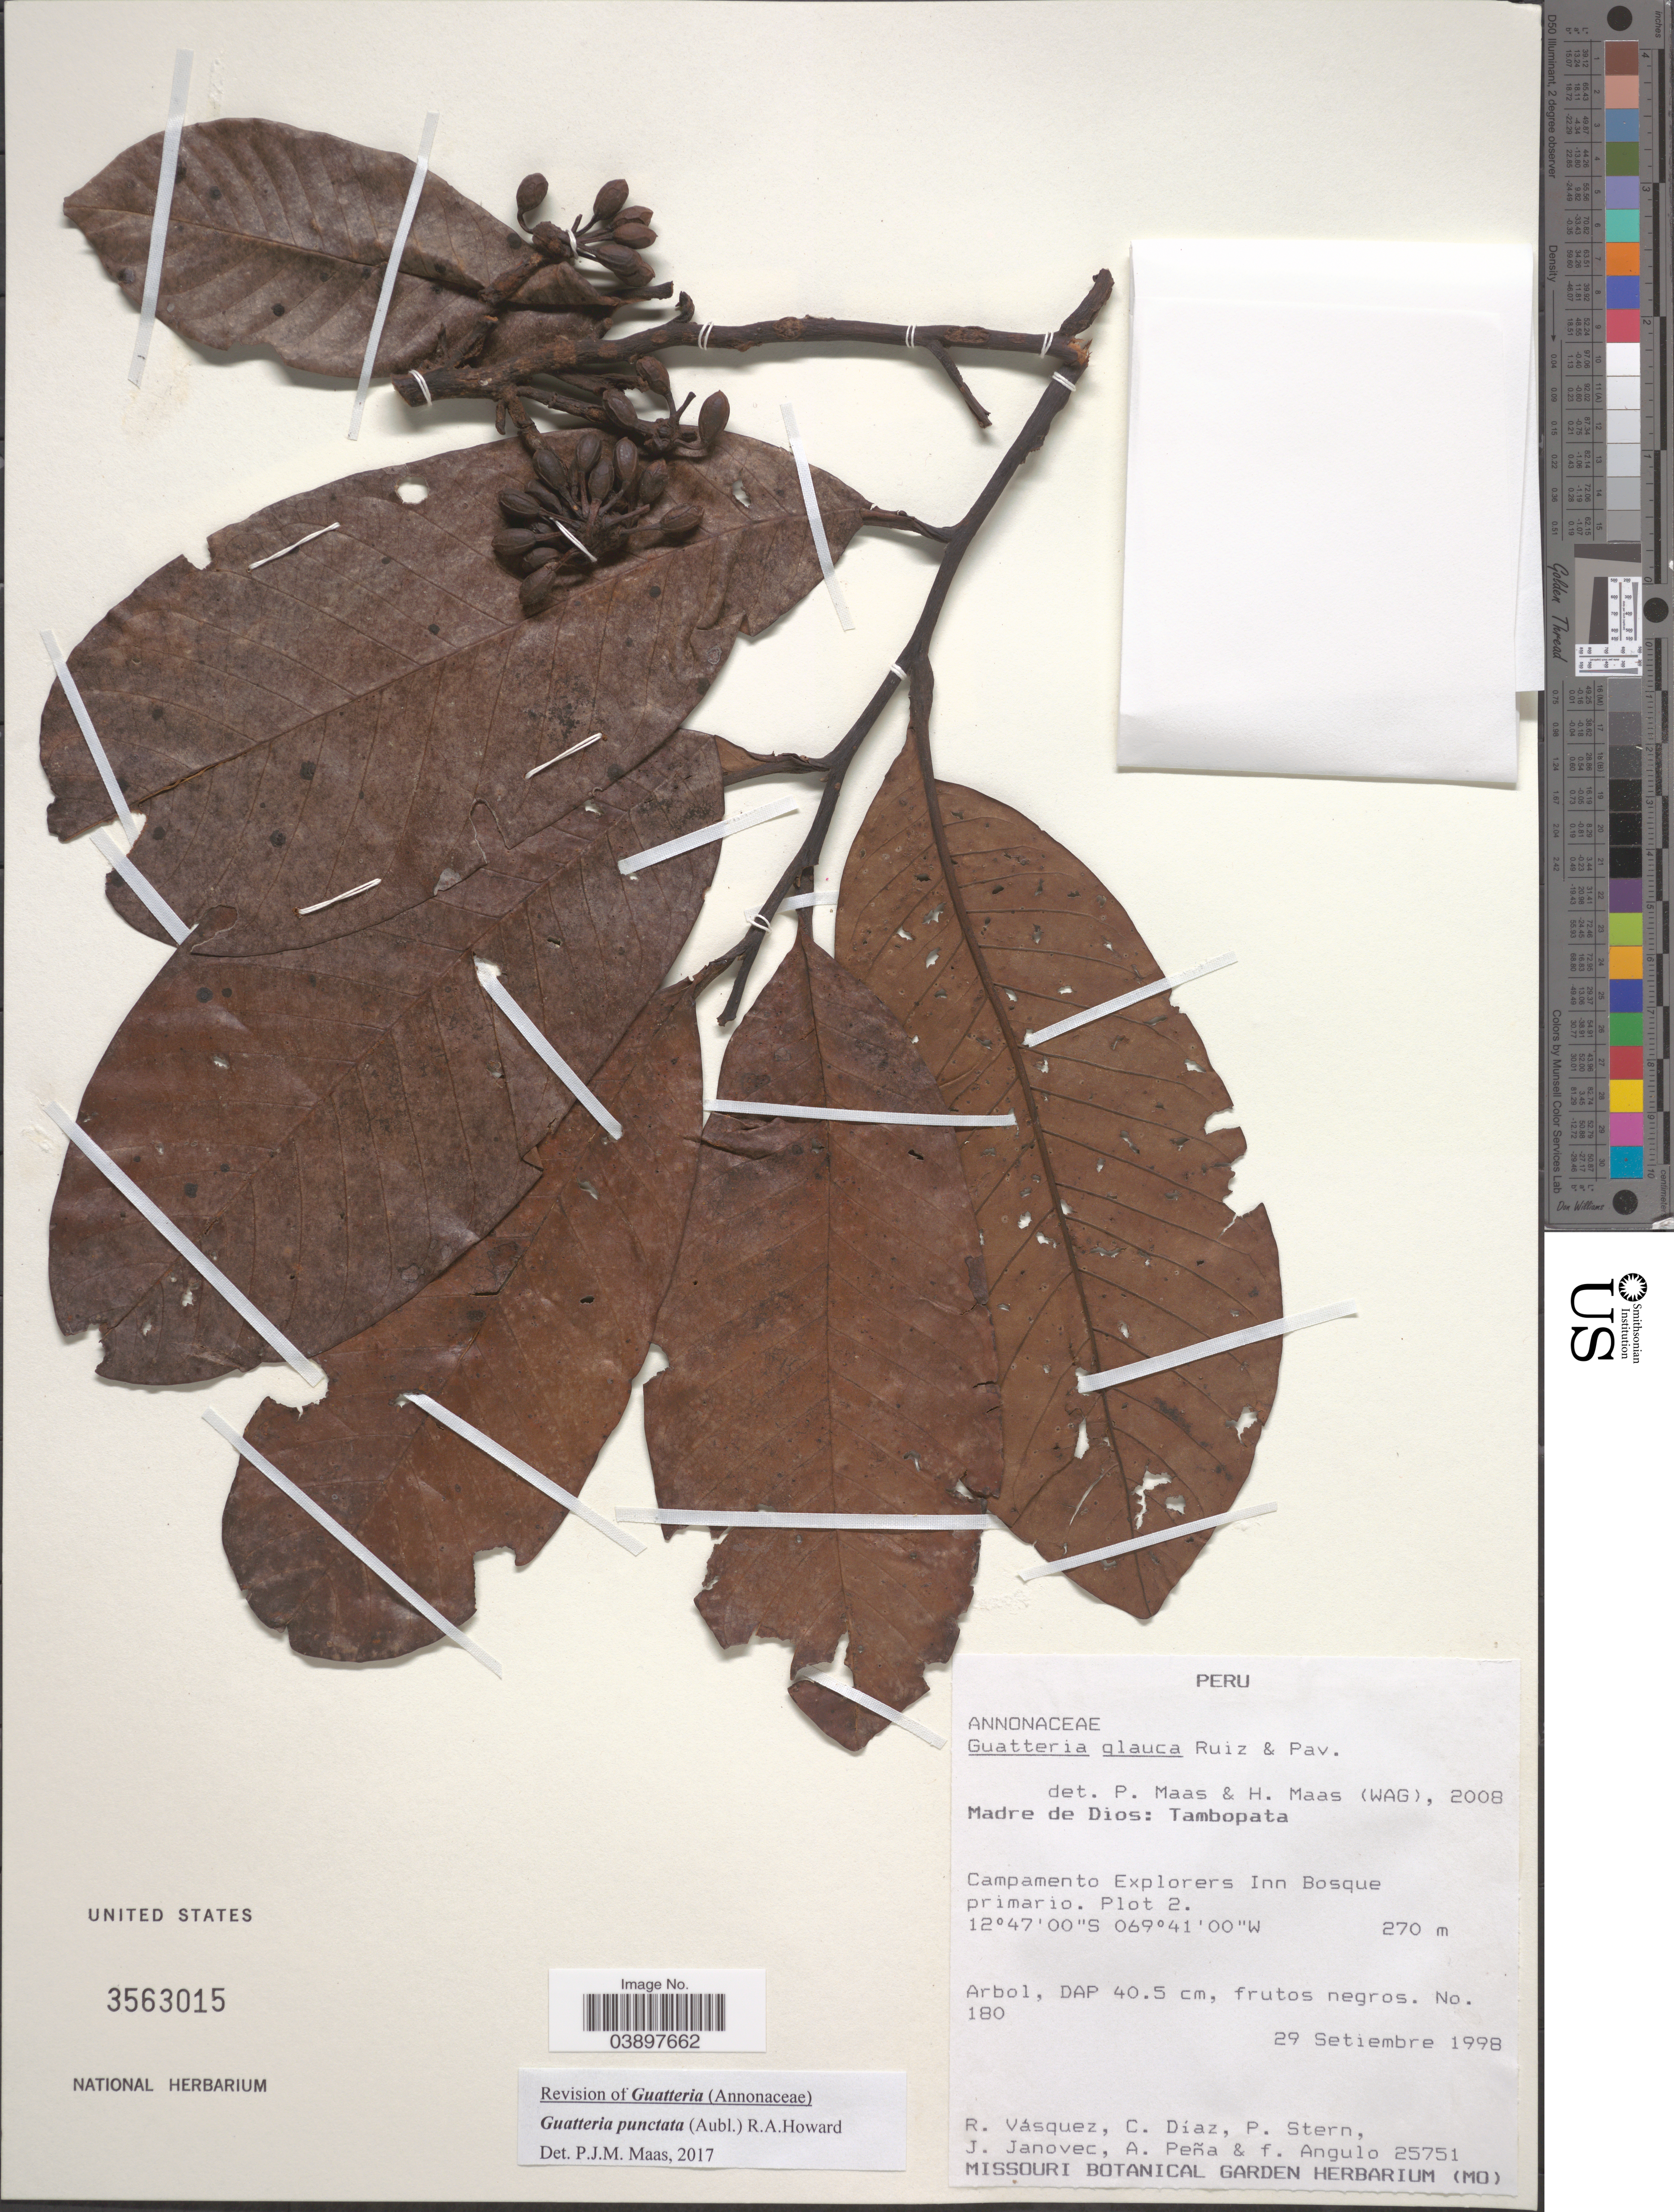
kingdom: Plantae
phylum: Tracheophyta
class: Magnoliopsida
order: Magnoliales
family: Annonaceae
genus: Guatteria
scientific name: Guatteria punctata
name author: (Aubl.) R.A. Howard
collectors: R. Vásquez, C. Díaz, P. Stern, J. Janovec & et al.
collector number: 25751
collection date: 1998-09-29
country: Peru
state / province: Madre de Dios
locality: Tambopata. Campamento Explorers Inn Bosque primario. Plot 2.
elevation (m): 270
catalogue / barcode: US 3563015